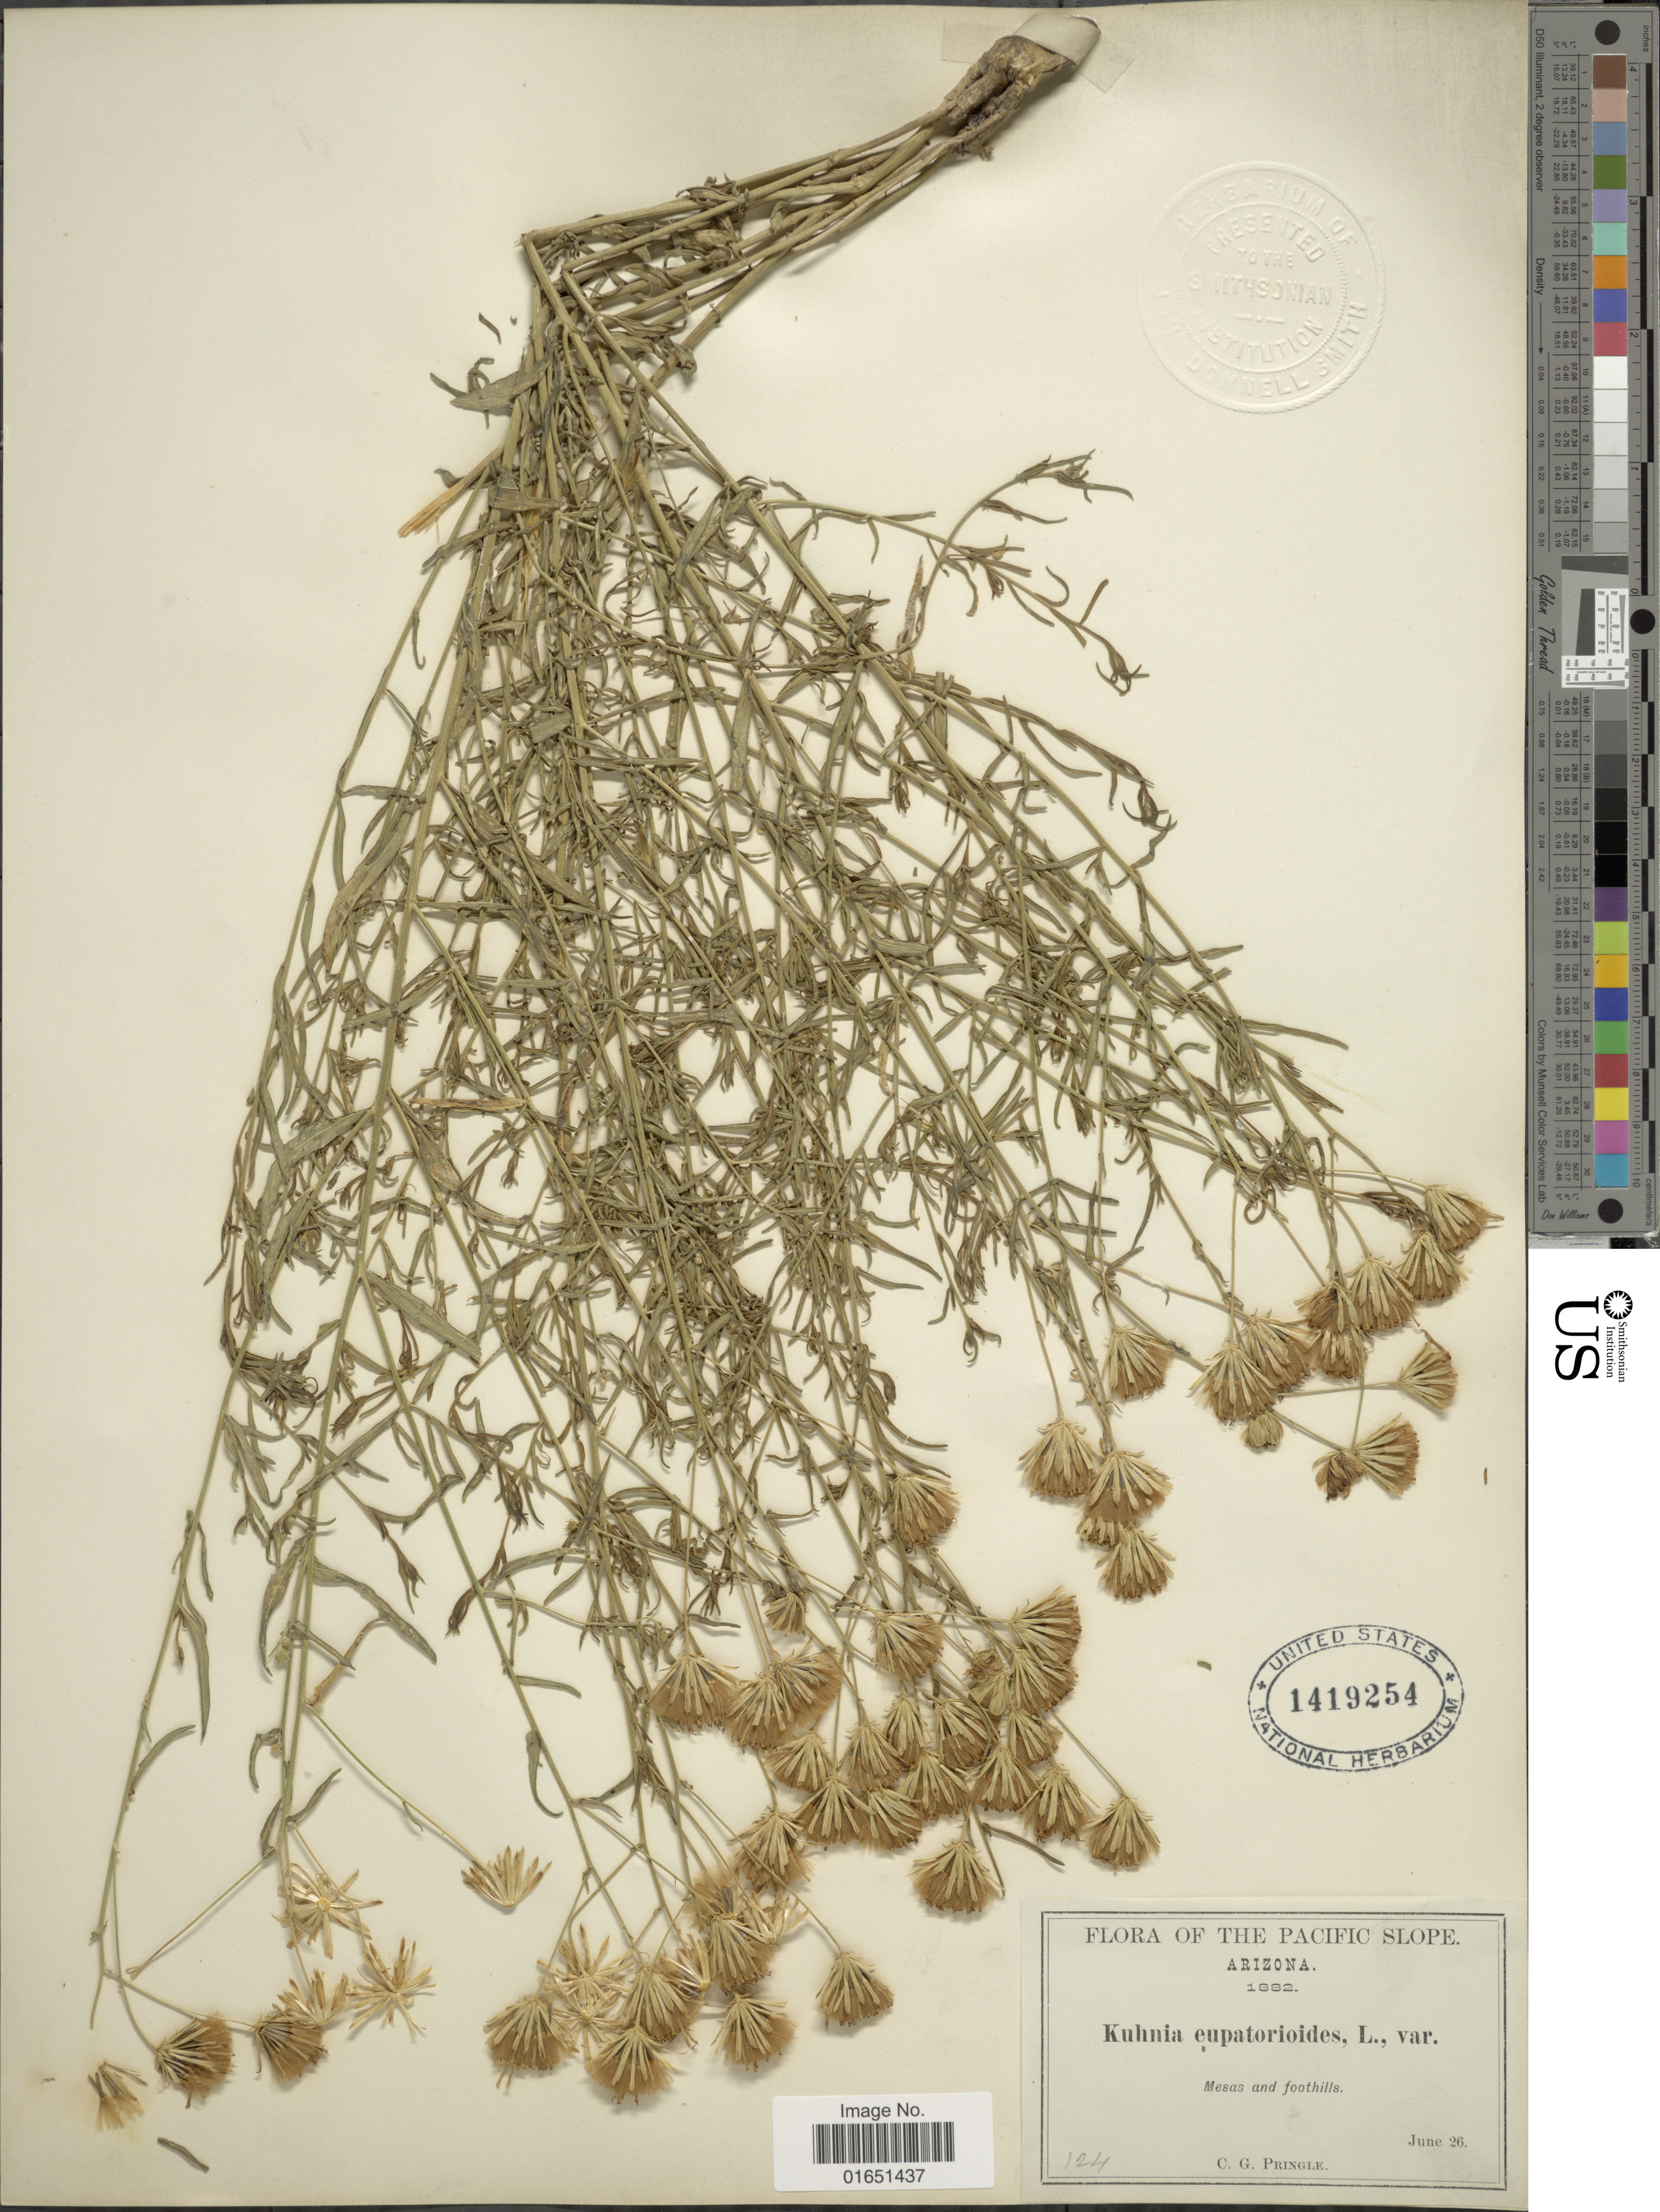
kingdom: Plantae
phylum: Tracheophyta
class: Magnoliopsida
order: Asterales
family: Asteraceae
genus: Brickellia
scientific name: Brickellia rosmarinifolia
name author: (Vent.) W.A. Weber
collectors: C. G. Pringle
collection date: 1882-06-26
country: United States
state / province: Arizona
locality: The Pacific Slope, mesas and foothills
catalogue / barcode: US 1419254